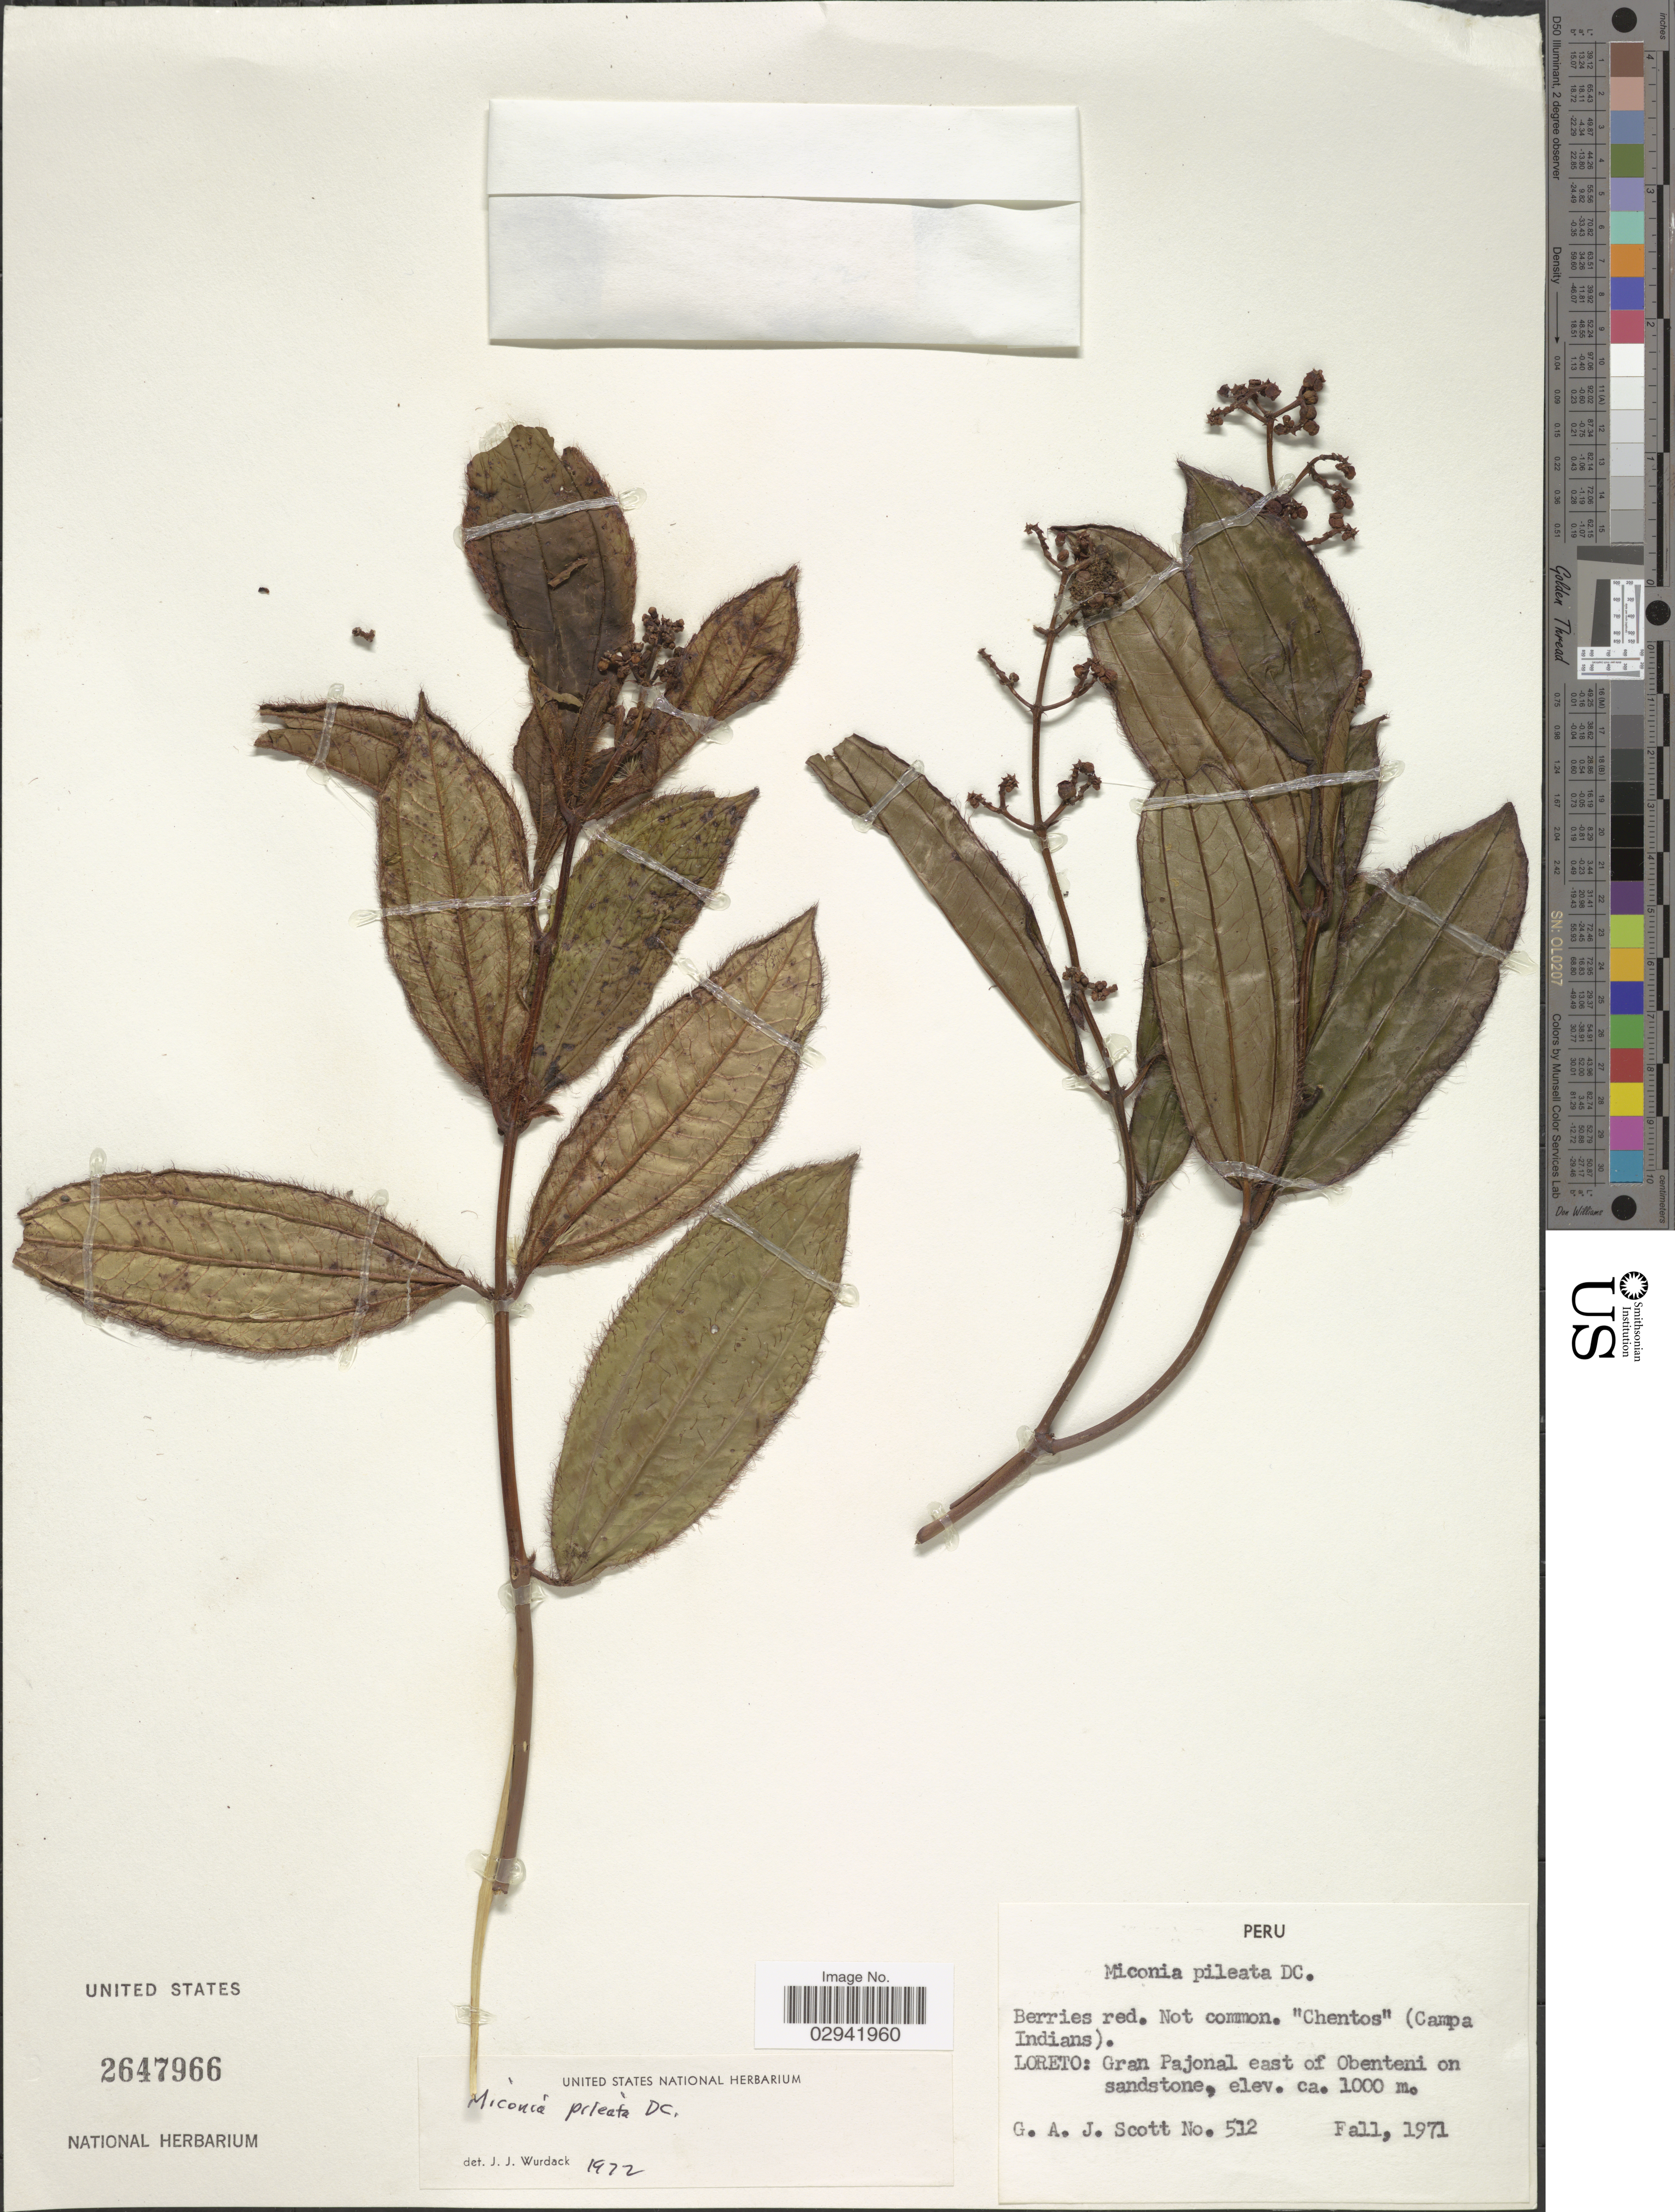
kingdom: Plantae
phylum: Tracheophyta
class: Magnoliopsida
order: Myrtales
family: Melastomataceae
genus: Miconia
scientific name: Miconia pileata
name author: DC.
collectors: G. Scott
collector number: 512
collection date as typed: Fall, 1971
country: Peru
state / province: Loreto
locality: Gran Pajonal east of Obenteni. (Campa Indians).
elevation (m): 1000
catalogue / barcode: US 2647966